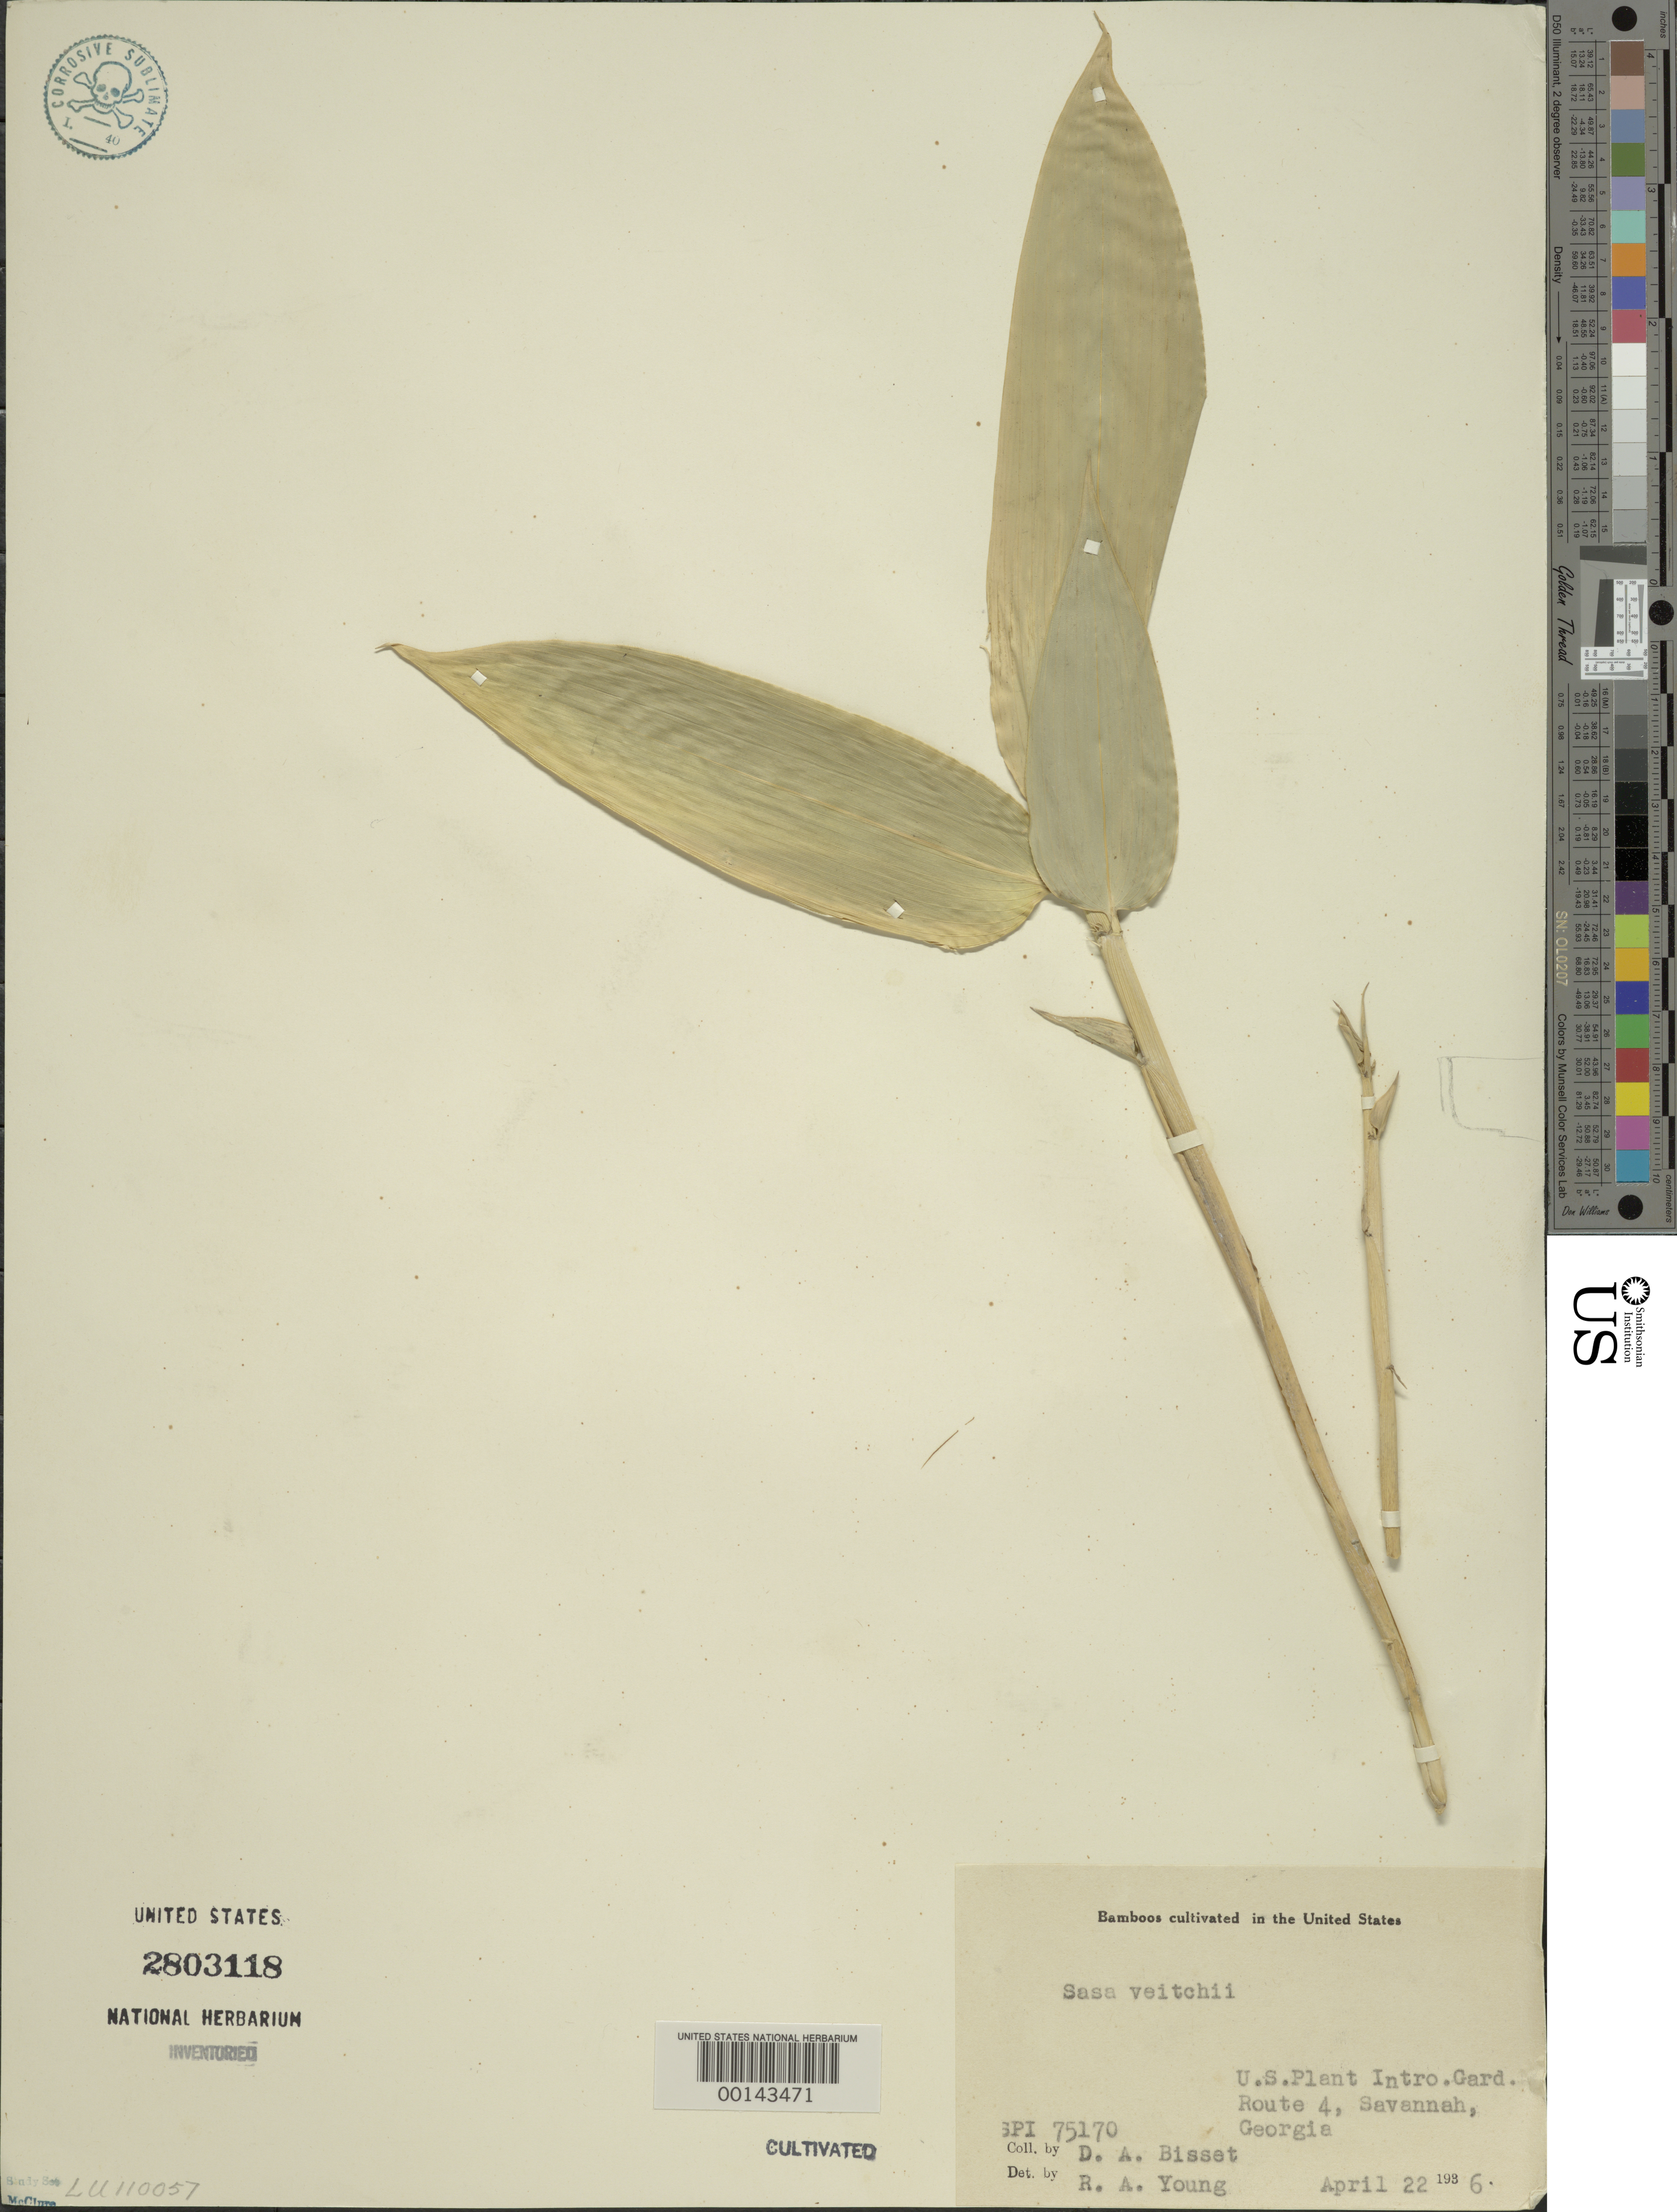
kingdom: Plantae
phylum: Tracheophyta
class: Liliopsida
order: Poales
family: Poaceae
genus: Sasa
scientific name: Sasa veitchii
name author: (Carrière) Rehder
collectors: D. Bisset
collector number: SPI 75170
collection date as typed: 22 Apr 1936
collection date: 1936-04-22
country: United States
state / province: Georgia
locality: Savannah, usda pi stat.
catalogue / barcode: US 2803118